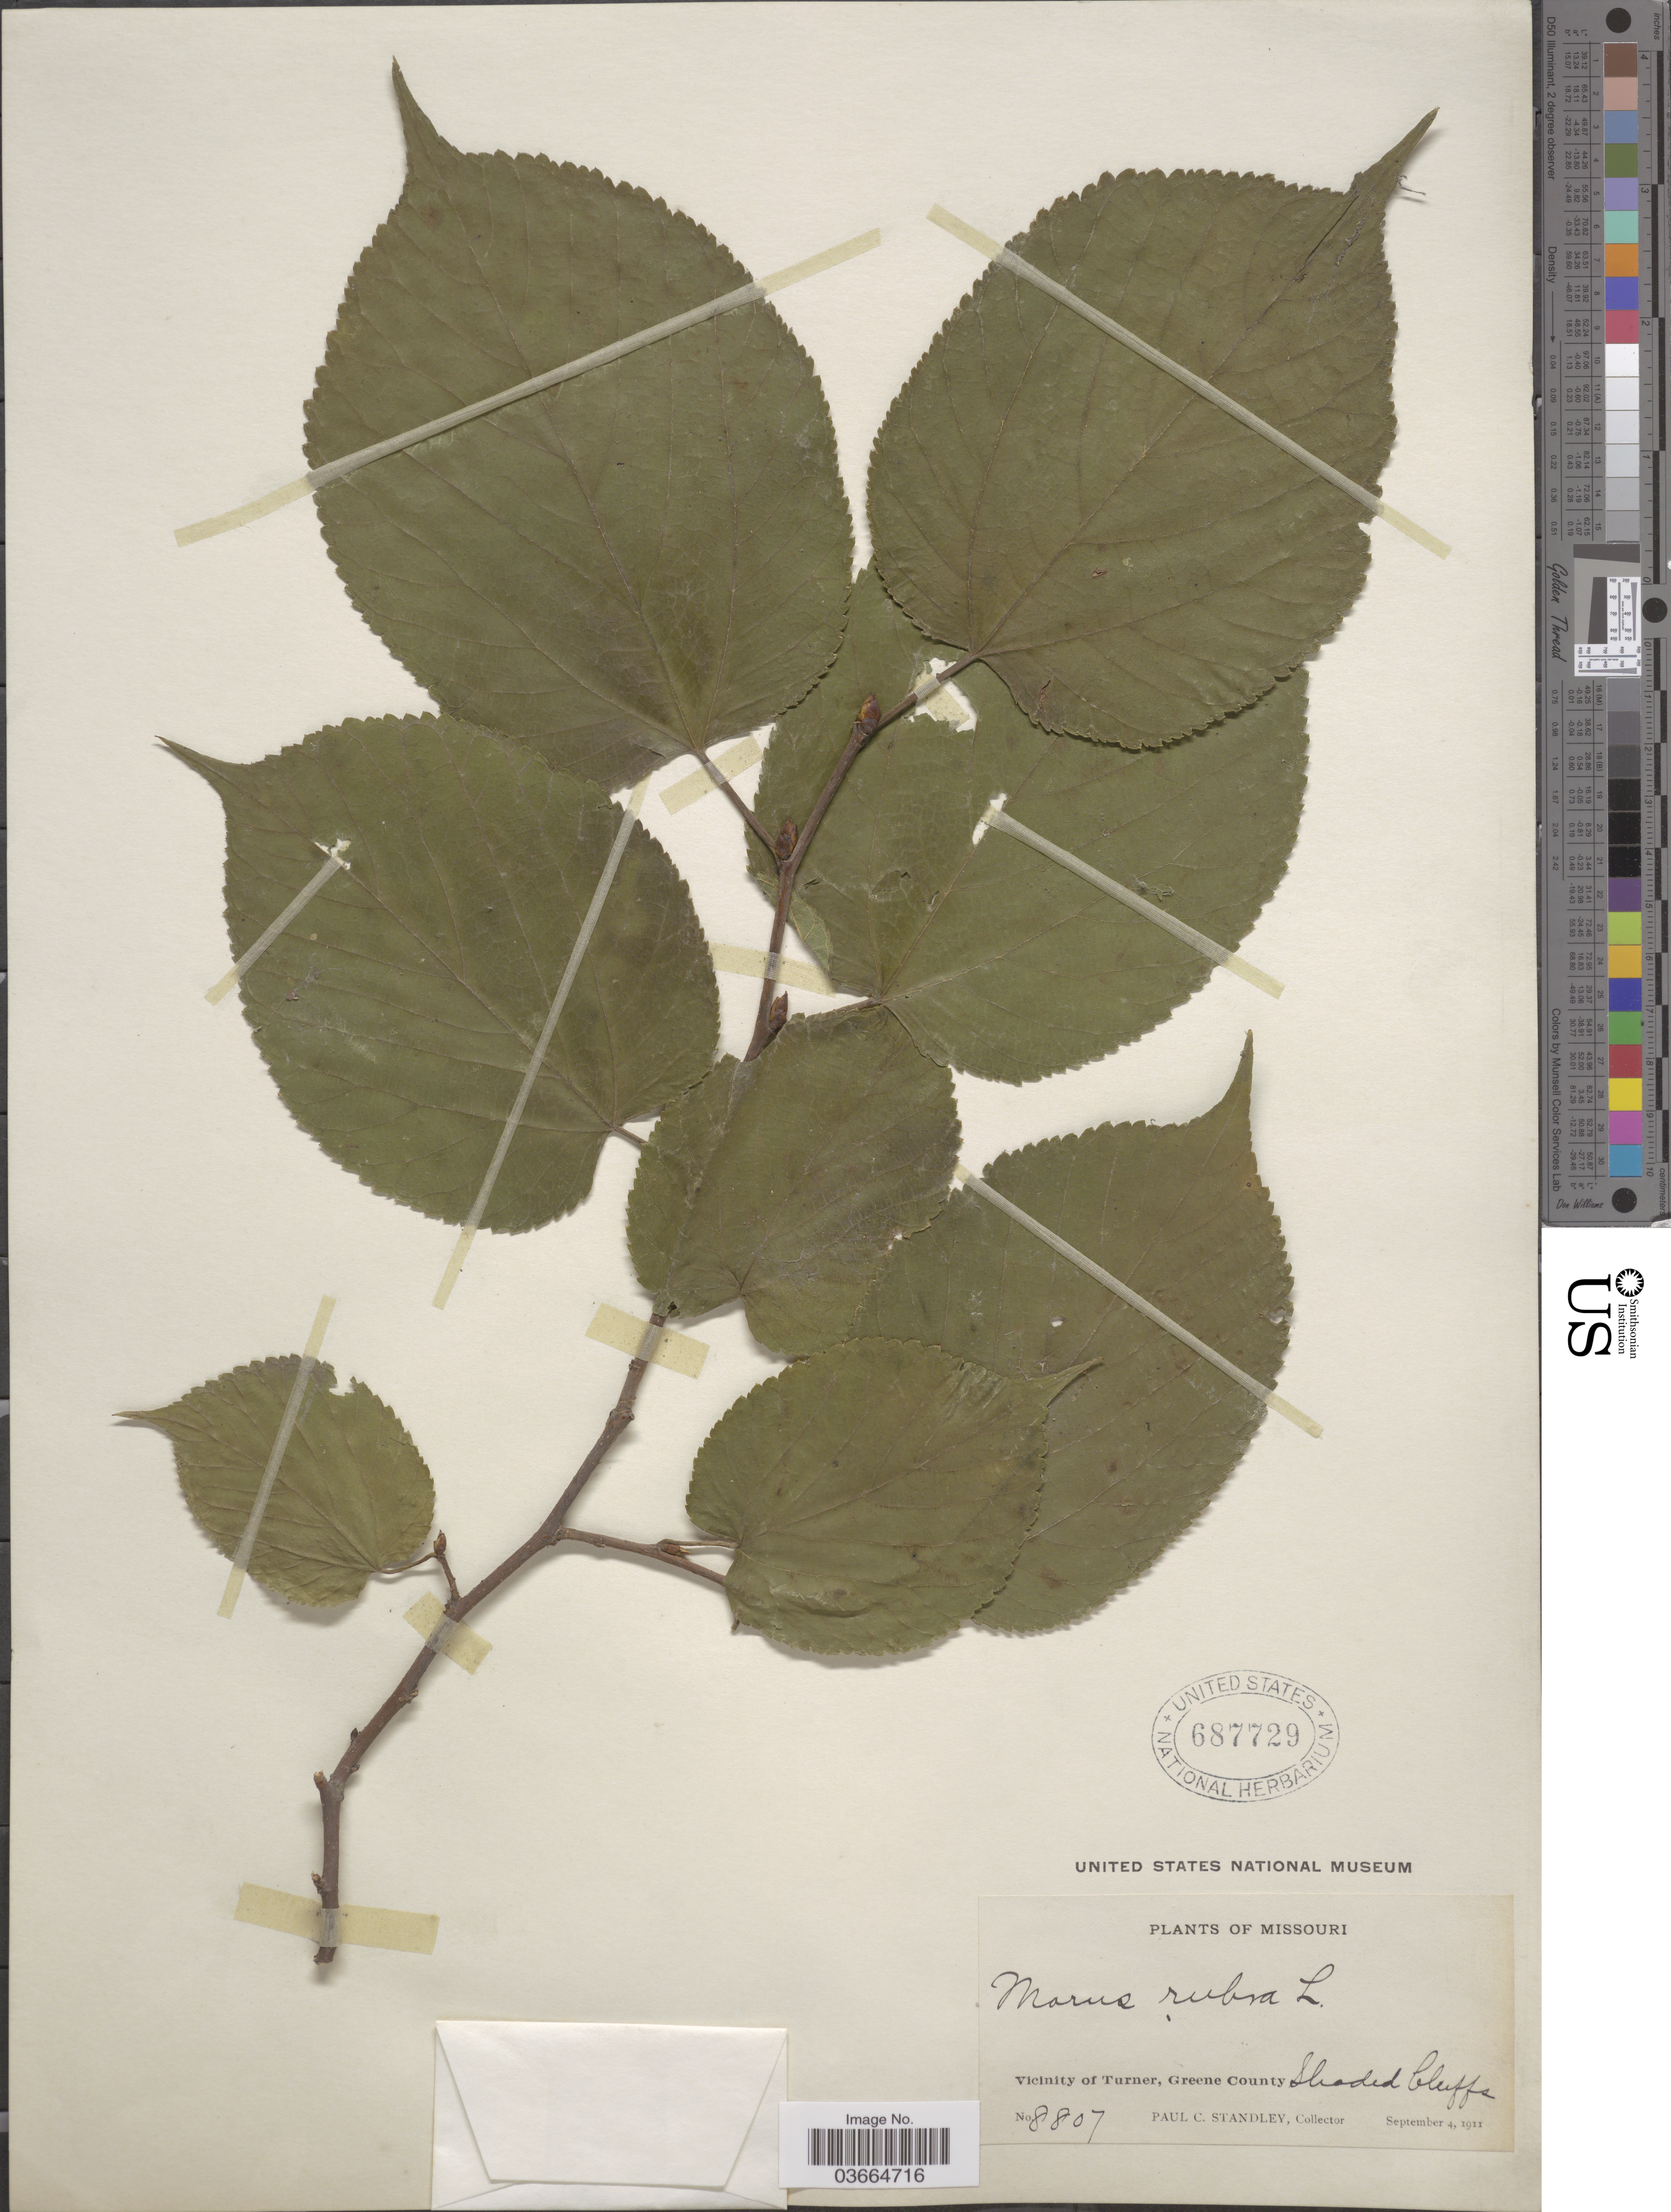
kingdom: Plantae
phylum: Tracheophyta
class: Magnoliopsida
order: Rosales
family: Moraceae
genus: Morus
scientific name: Morus rubra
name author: L.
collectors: P. C. Standley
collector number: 8807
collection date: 1911-09-04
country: United States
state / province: Missouri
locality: Vicinity of Turner, Greene County.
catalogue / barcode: US 687729